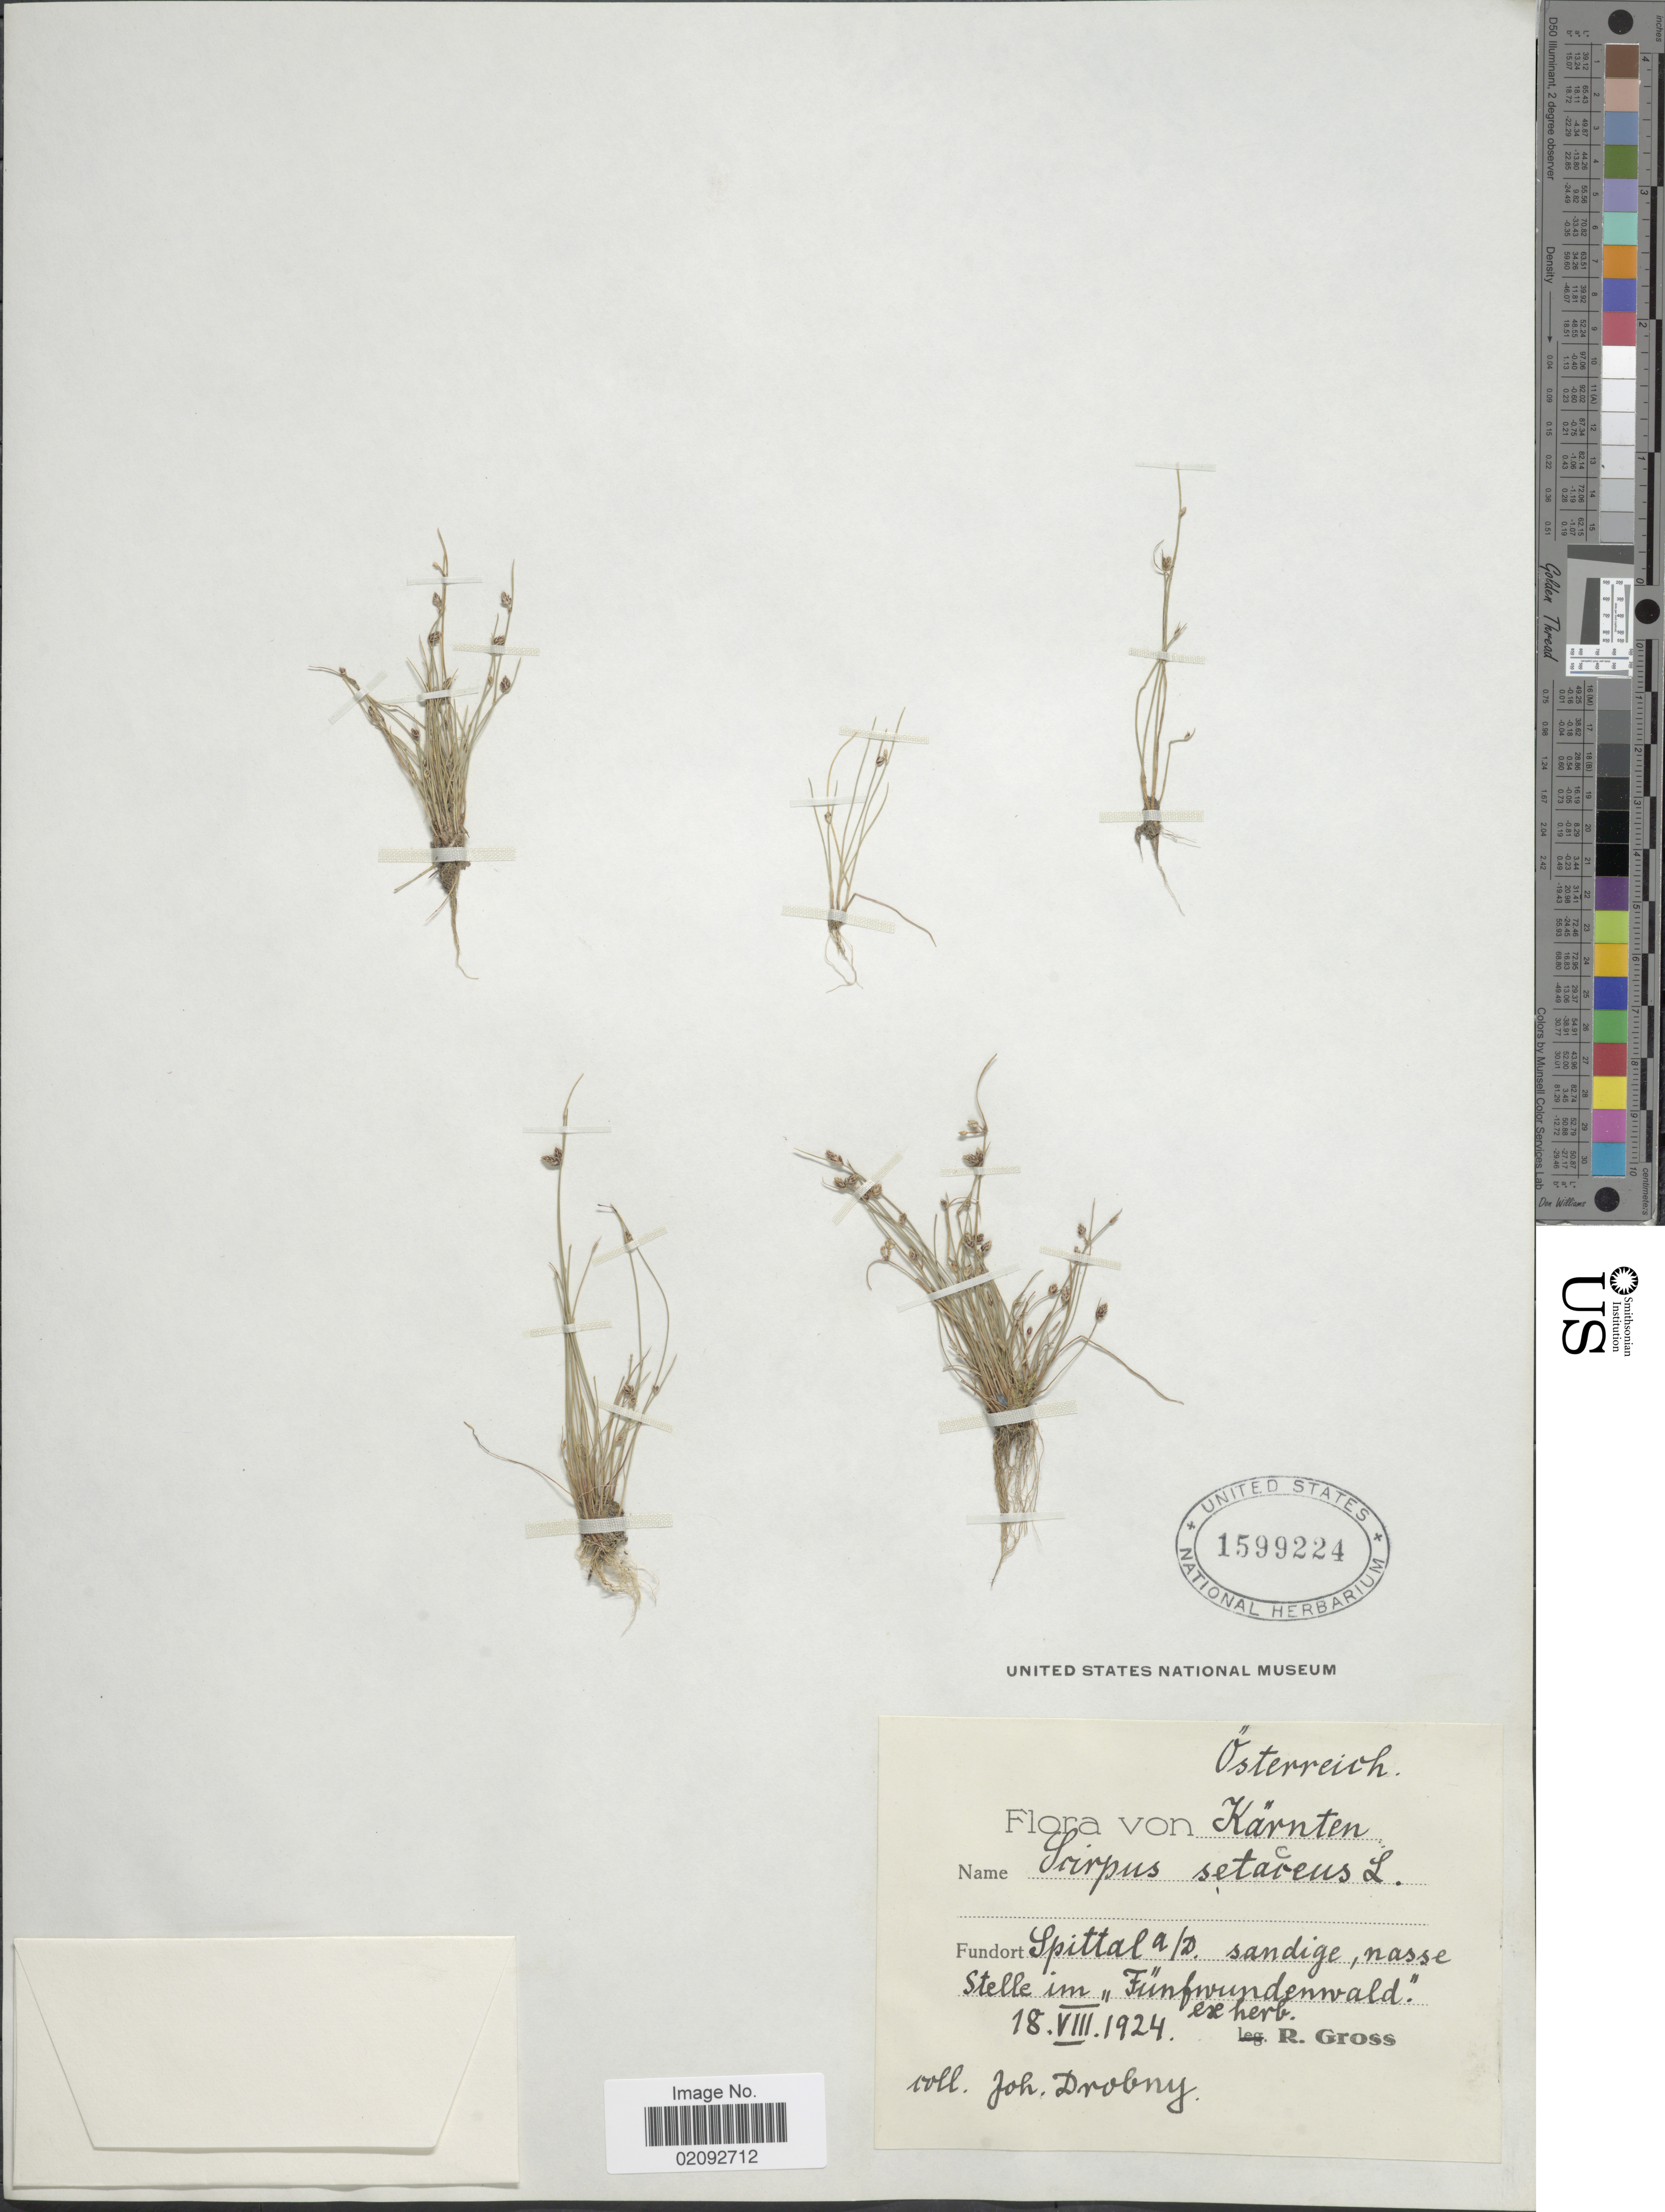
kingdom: Plantae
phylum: Tracheophyta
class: Liliopsida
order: Poales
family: Cyperaceae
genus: Isolepis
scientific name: Isolepis setacea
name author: (L.) R. Br.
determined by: Strong, Mark T., (BOT), Smithsonian Institution - National Museum of Natural History (UNITED STATES)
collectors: J. Drobny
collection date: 1924-08-18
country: Austria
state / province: Karnten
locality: Spittal a/d, stelle im Funfroundenwald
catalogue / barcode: US 1599224